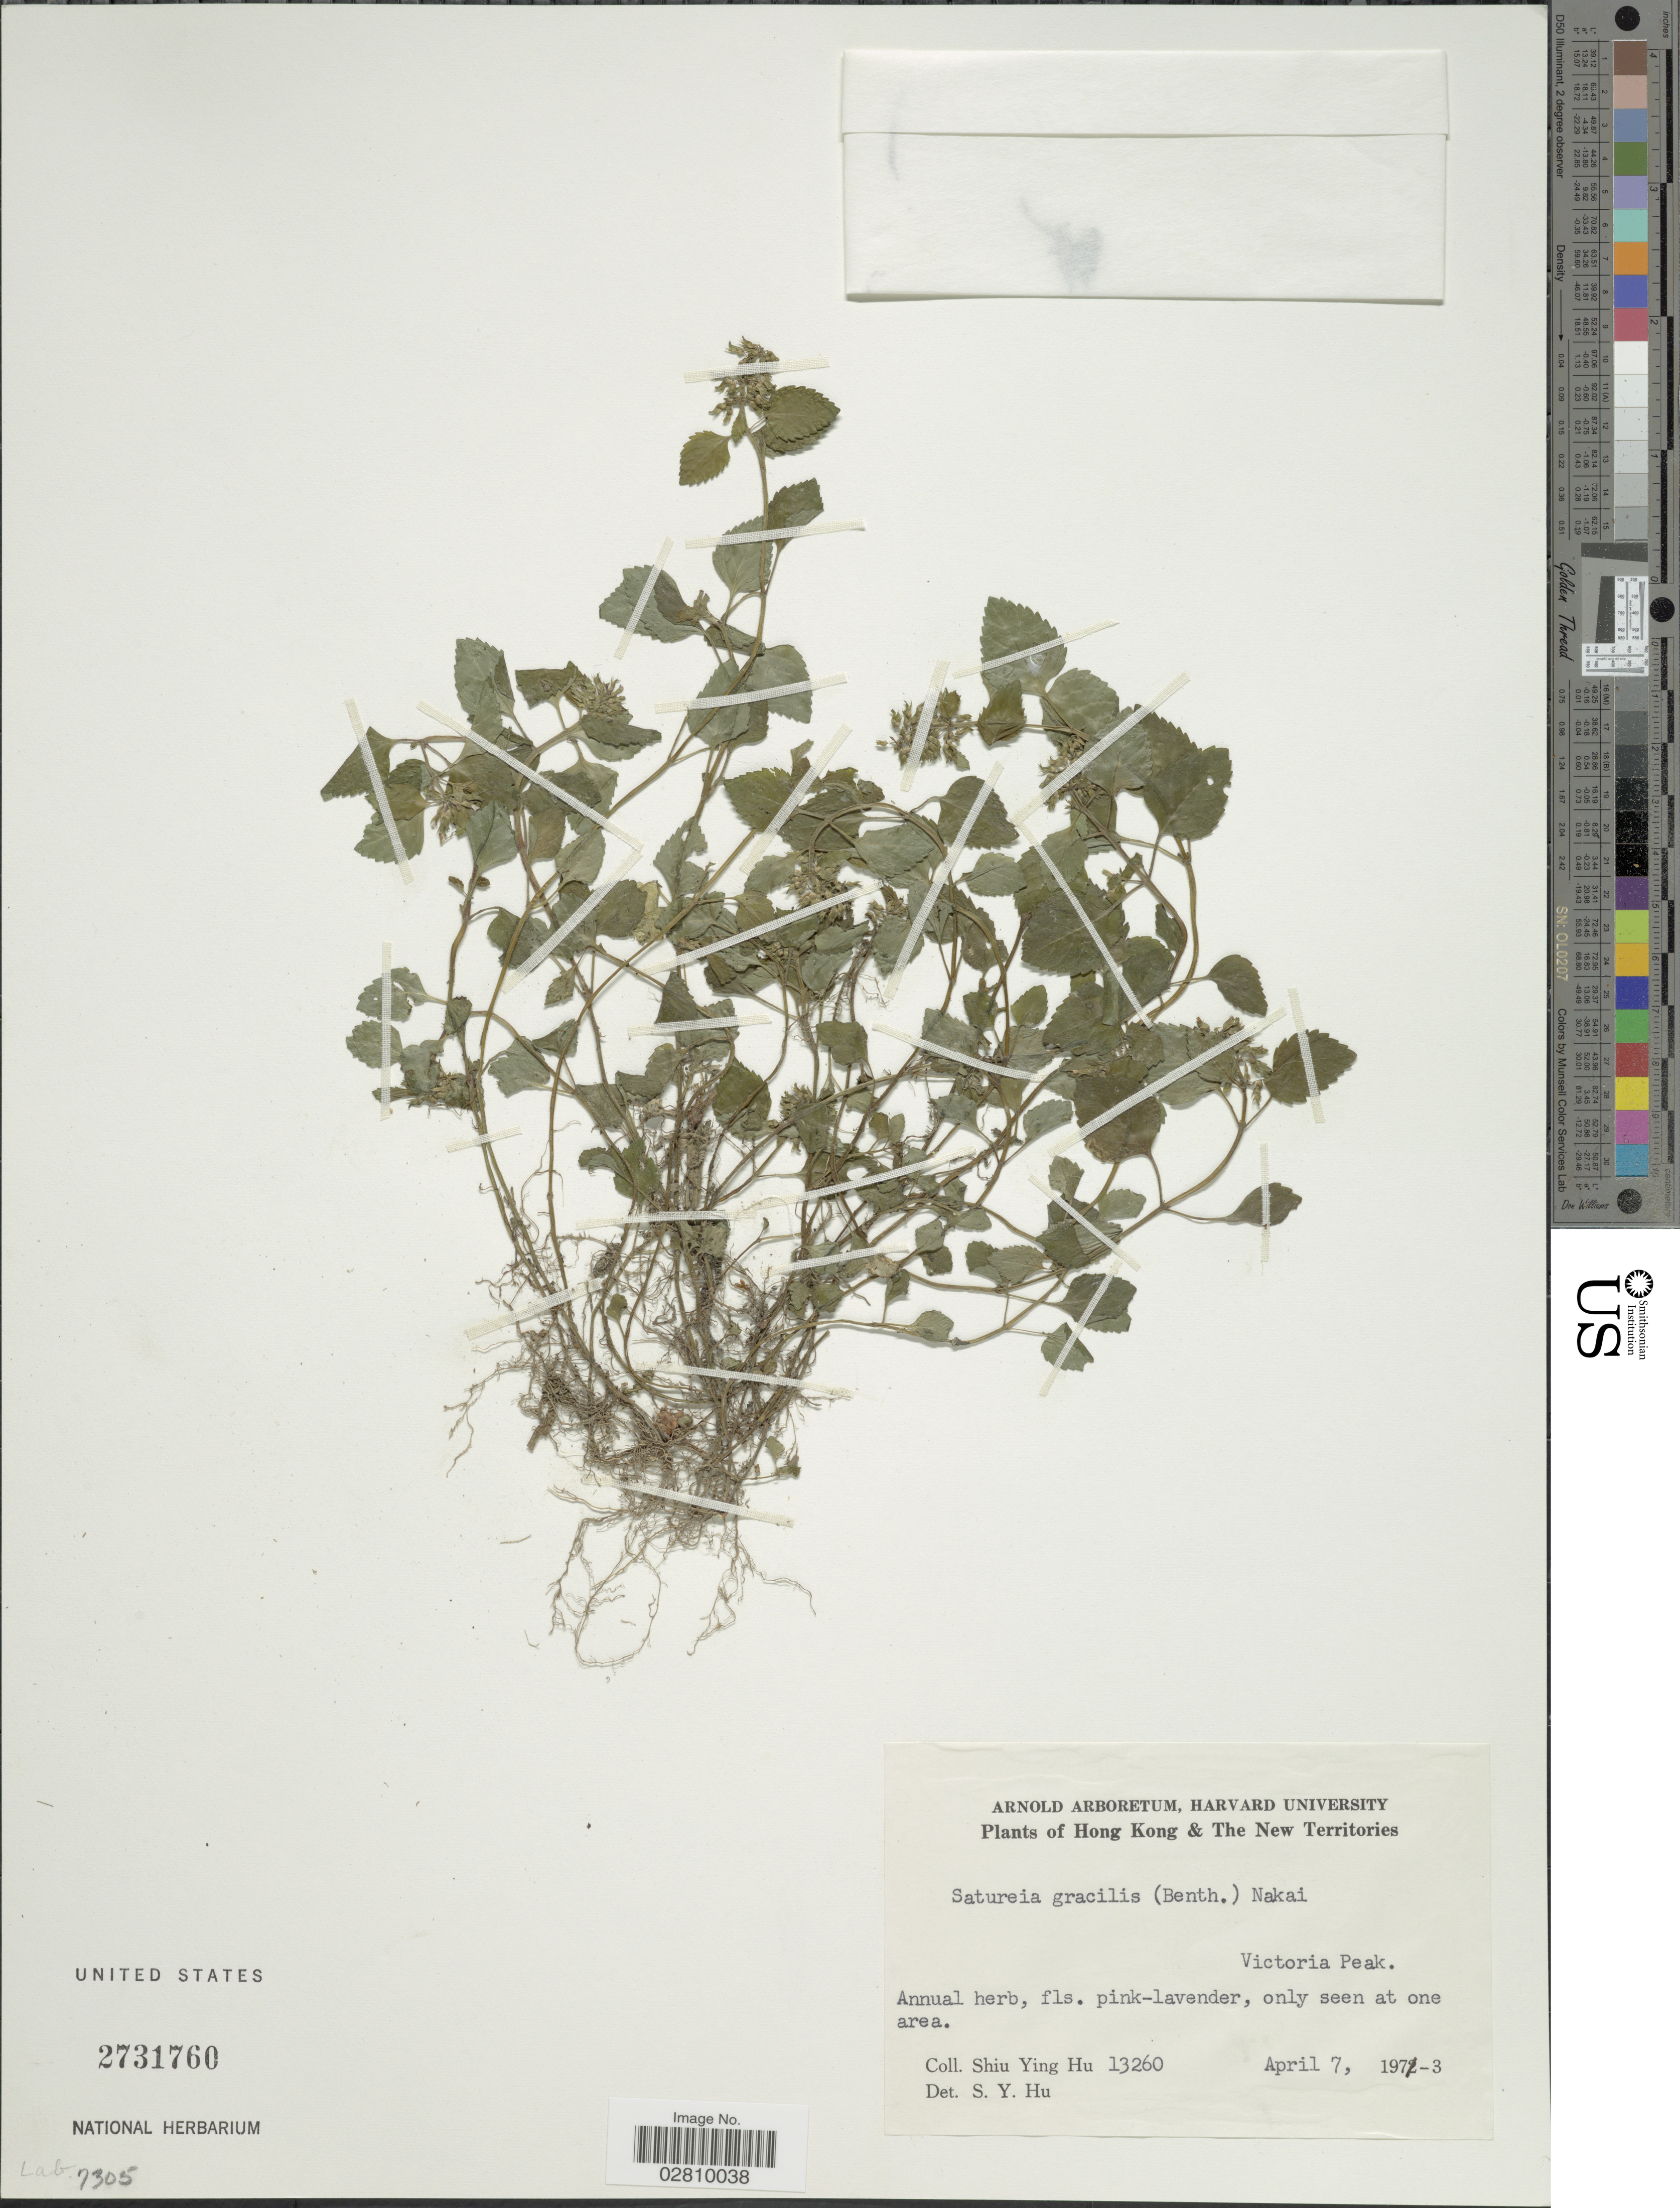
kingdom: Plantae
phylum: Tracheophyta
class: Magnoliopsida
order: Lamiales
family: Lamiaceae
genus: Calamintha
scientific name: Calamintha confinis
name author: Hance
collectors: S. Y. Hu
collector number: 13260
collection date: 1973-04-07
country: China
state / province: Hong Kong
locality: Hong Kong & The New Territories. Victoria Peak.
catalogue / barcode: US 2731760